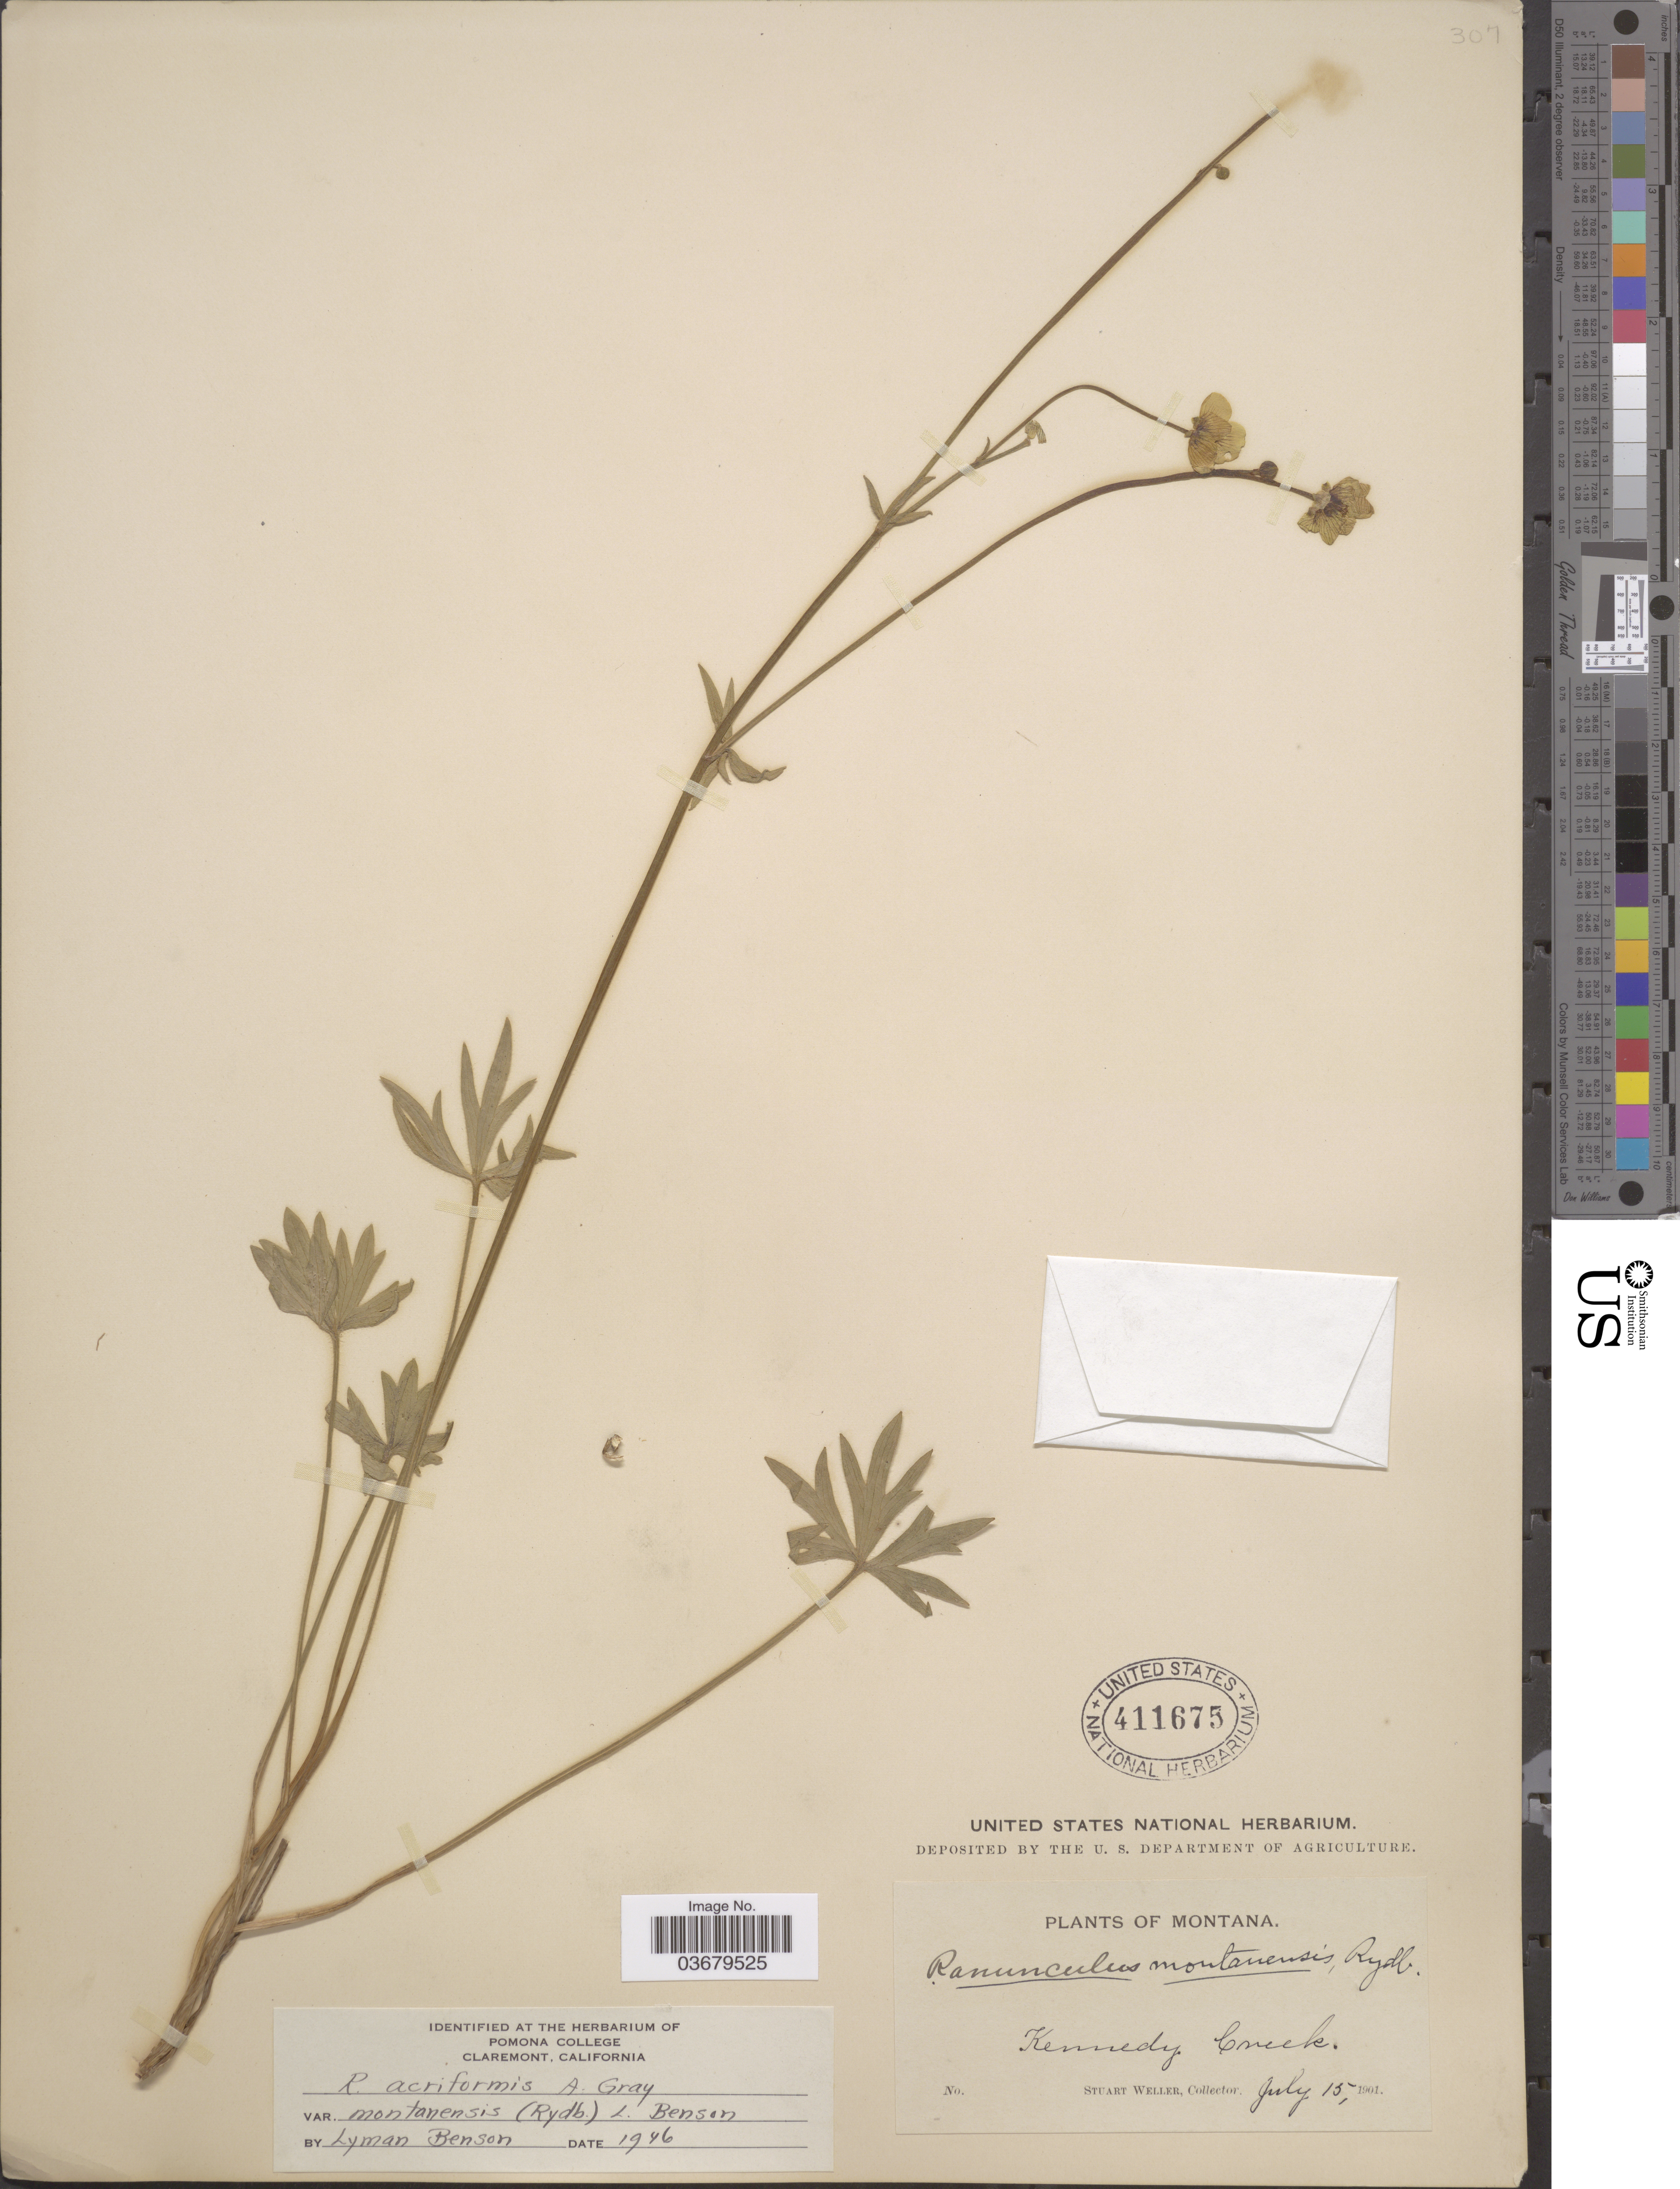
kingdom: Plantae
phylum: Tracheophyta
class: Magnoliopsida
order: Ranunculales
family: Ranunculaceae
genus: Ranunculus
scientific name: Ranunculus acriformis var. montanensis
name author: (Rydb.) L.D. Benson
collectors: S. Weller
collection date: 1901-07-15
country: United States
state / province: Montana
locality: Kennedy Creek.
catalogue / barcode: US 411675